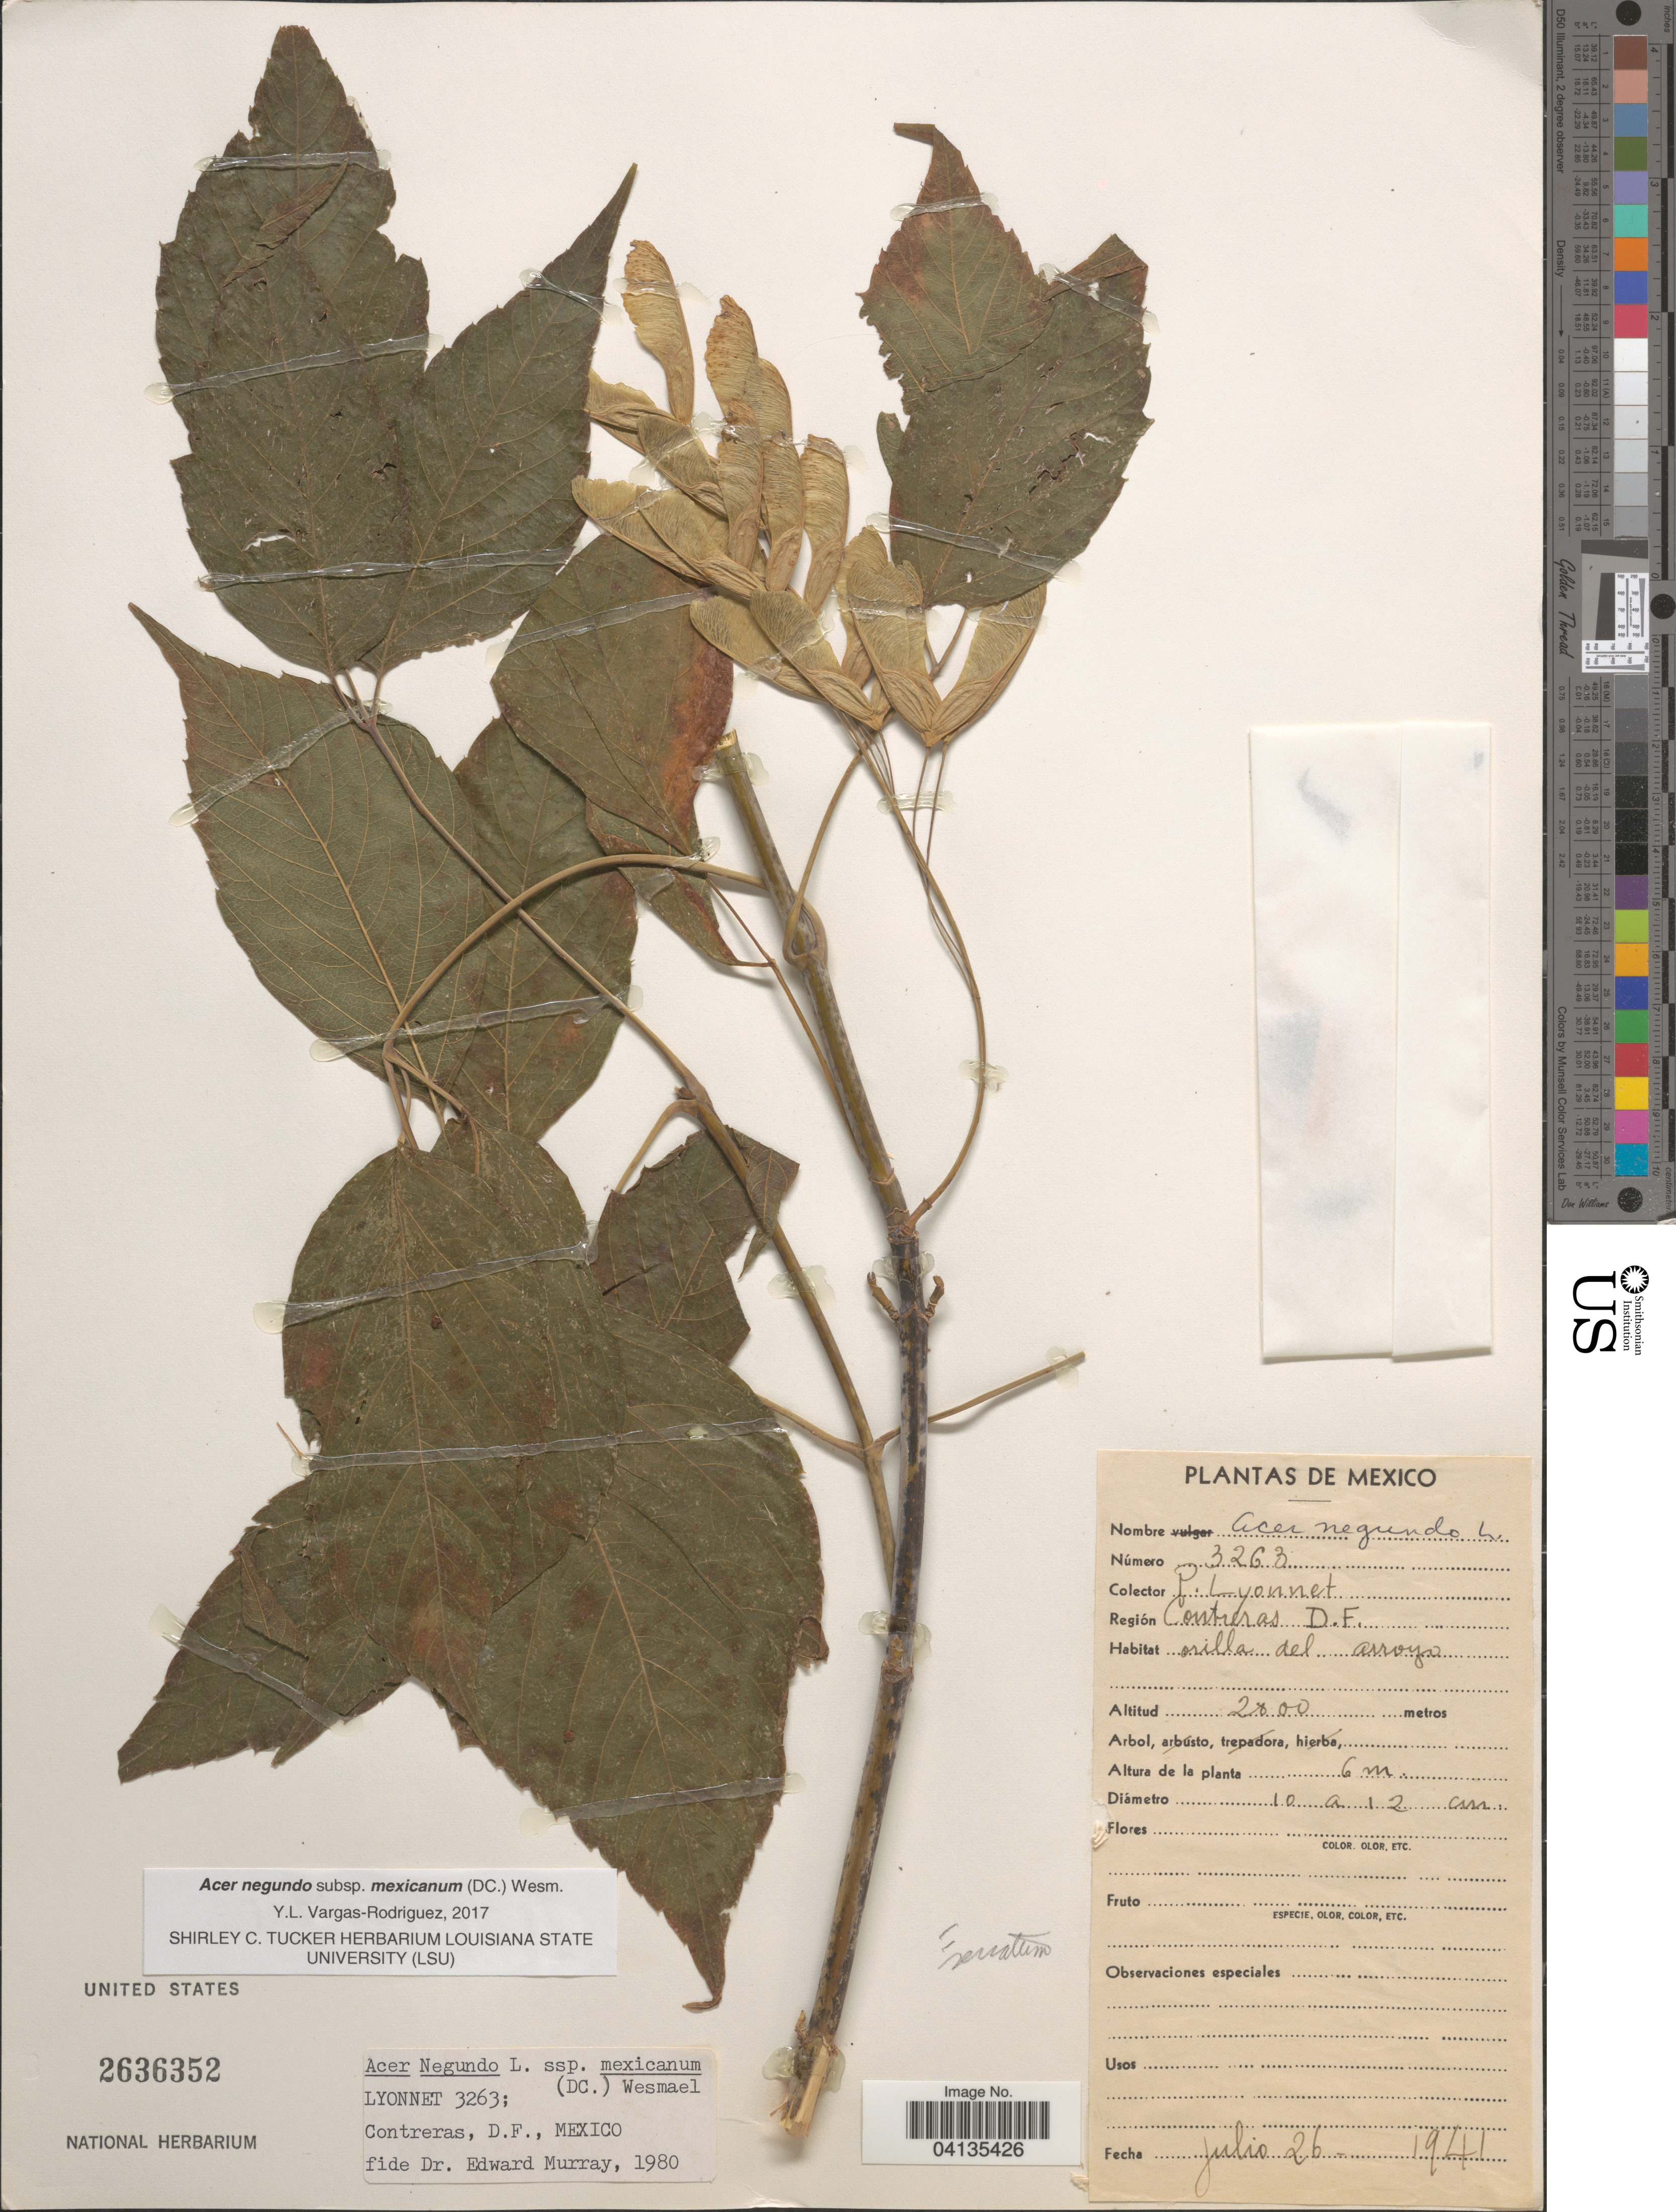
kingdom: Plantae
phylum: Tracheophyta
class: Magnoliopsida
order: Sapindales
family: Sapindaceae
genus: Acer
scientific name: Acer negundo subsp. mexicanum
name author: (DC.) Wesm.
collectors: P. Lyonnet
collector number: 3263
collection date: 1941-07-26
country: Mexico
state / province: Distrito Federal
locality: Región Contreras.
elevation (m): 2000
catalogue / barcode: US 2636352